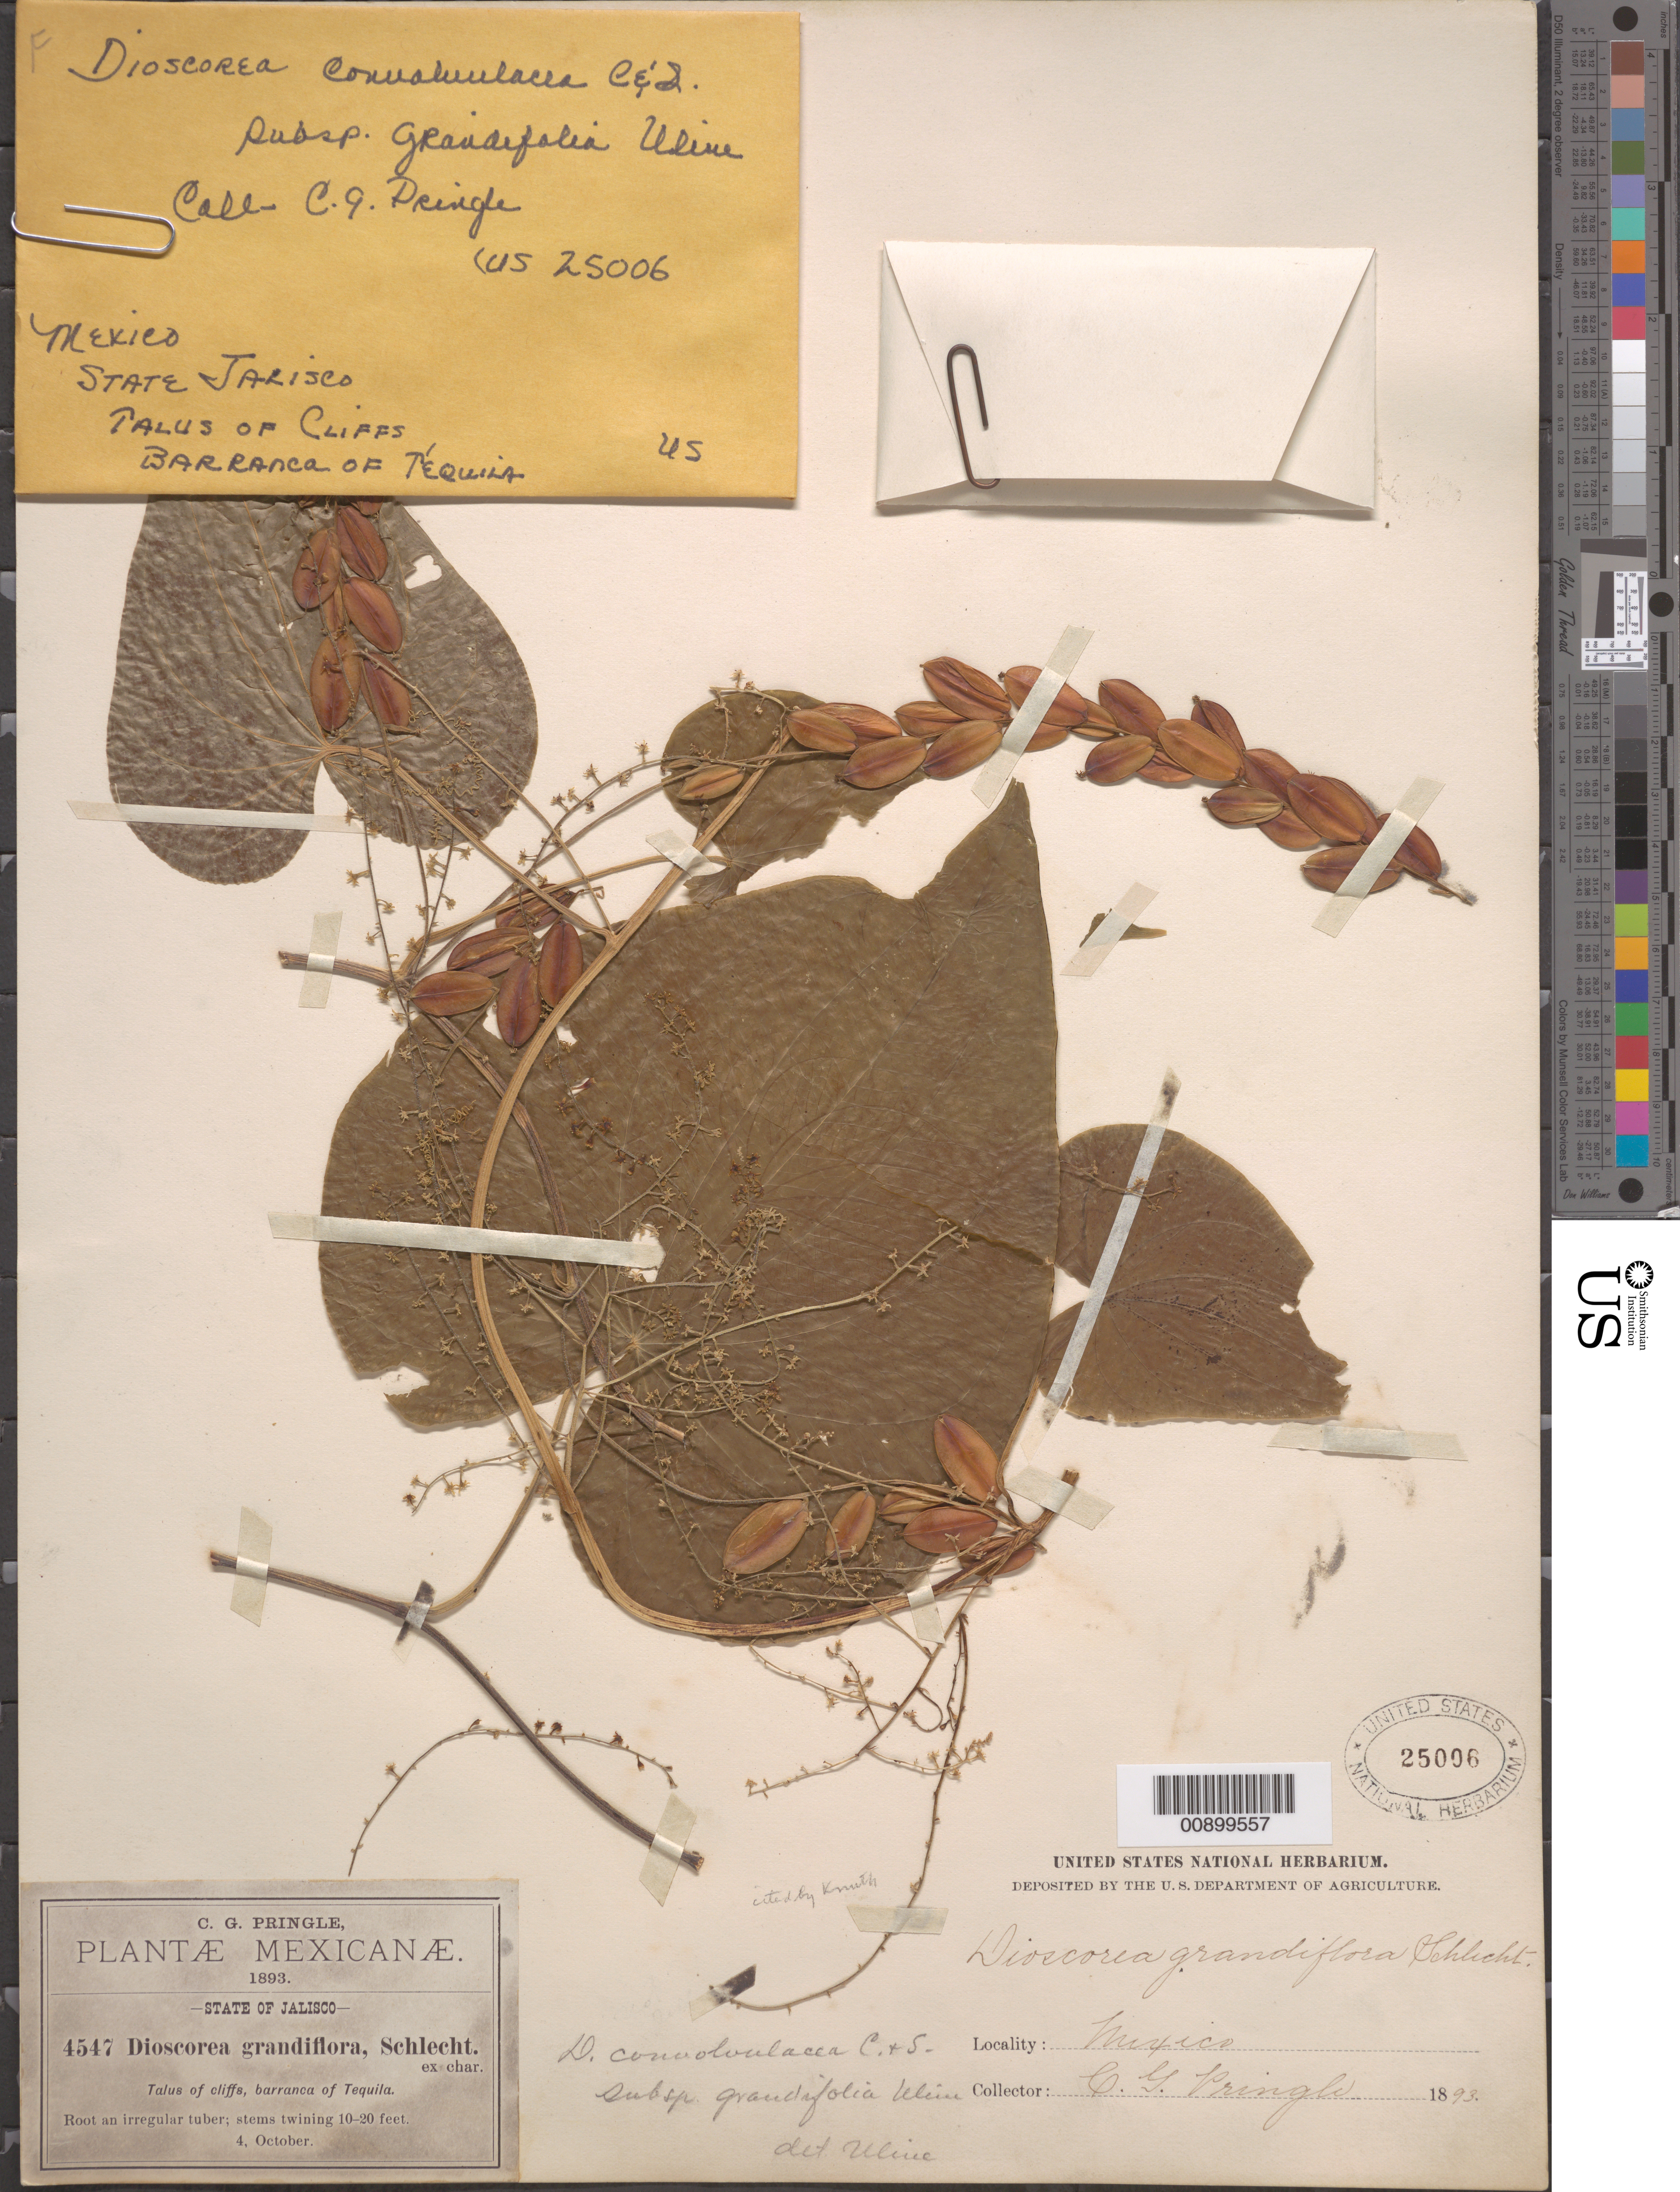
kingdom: Plantae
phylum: Tracheophyta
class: Liliopsida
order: Dioscoreales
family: Dioscoreaceae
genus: Dioscorea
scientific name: Dioscorea convolvulacea subsp. grandifolia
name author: (Schltdl.) Uline ex R. Knuth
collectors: C. G. Pringle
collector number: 4547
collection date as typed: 04 Oct 1893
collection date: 1893-10-04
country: Mexico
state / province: Jalisco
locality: Barranca of Tequila, Jalisco.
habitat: Talus of cliffs.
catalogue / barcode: US 25006